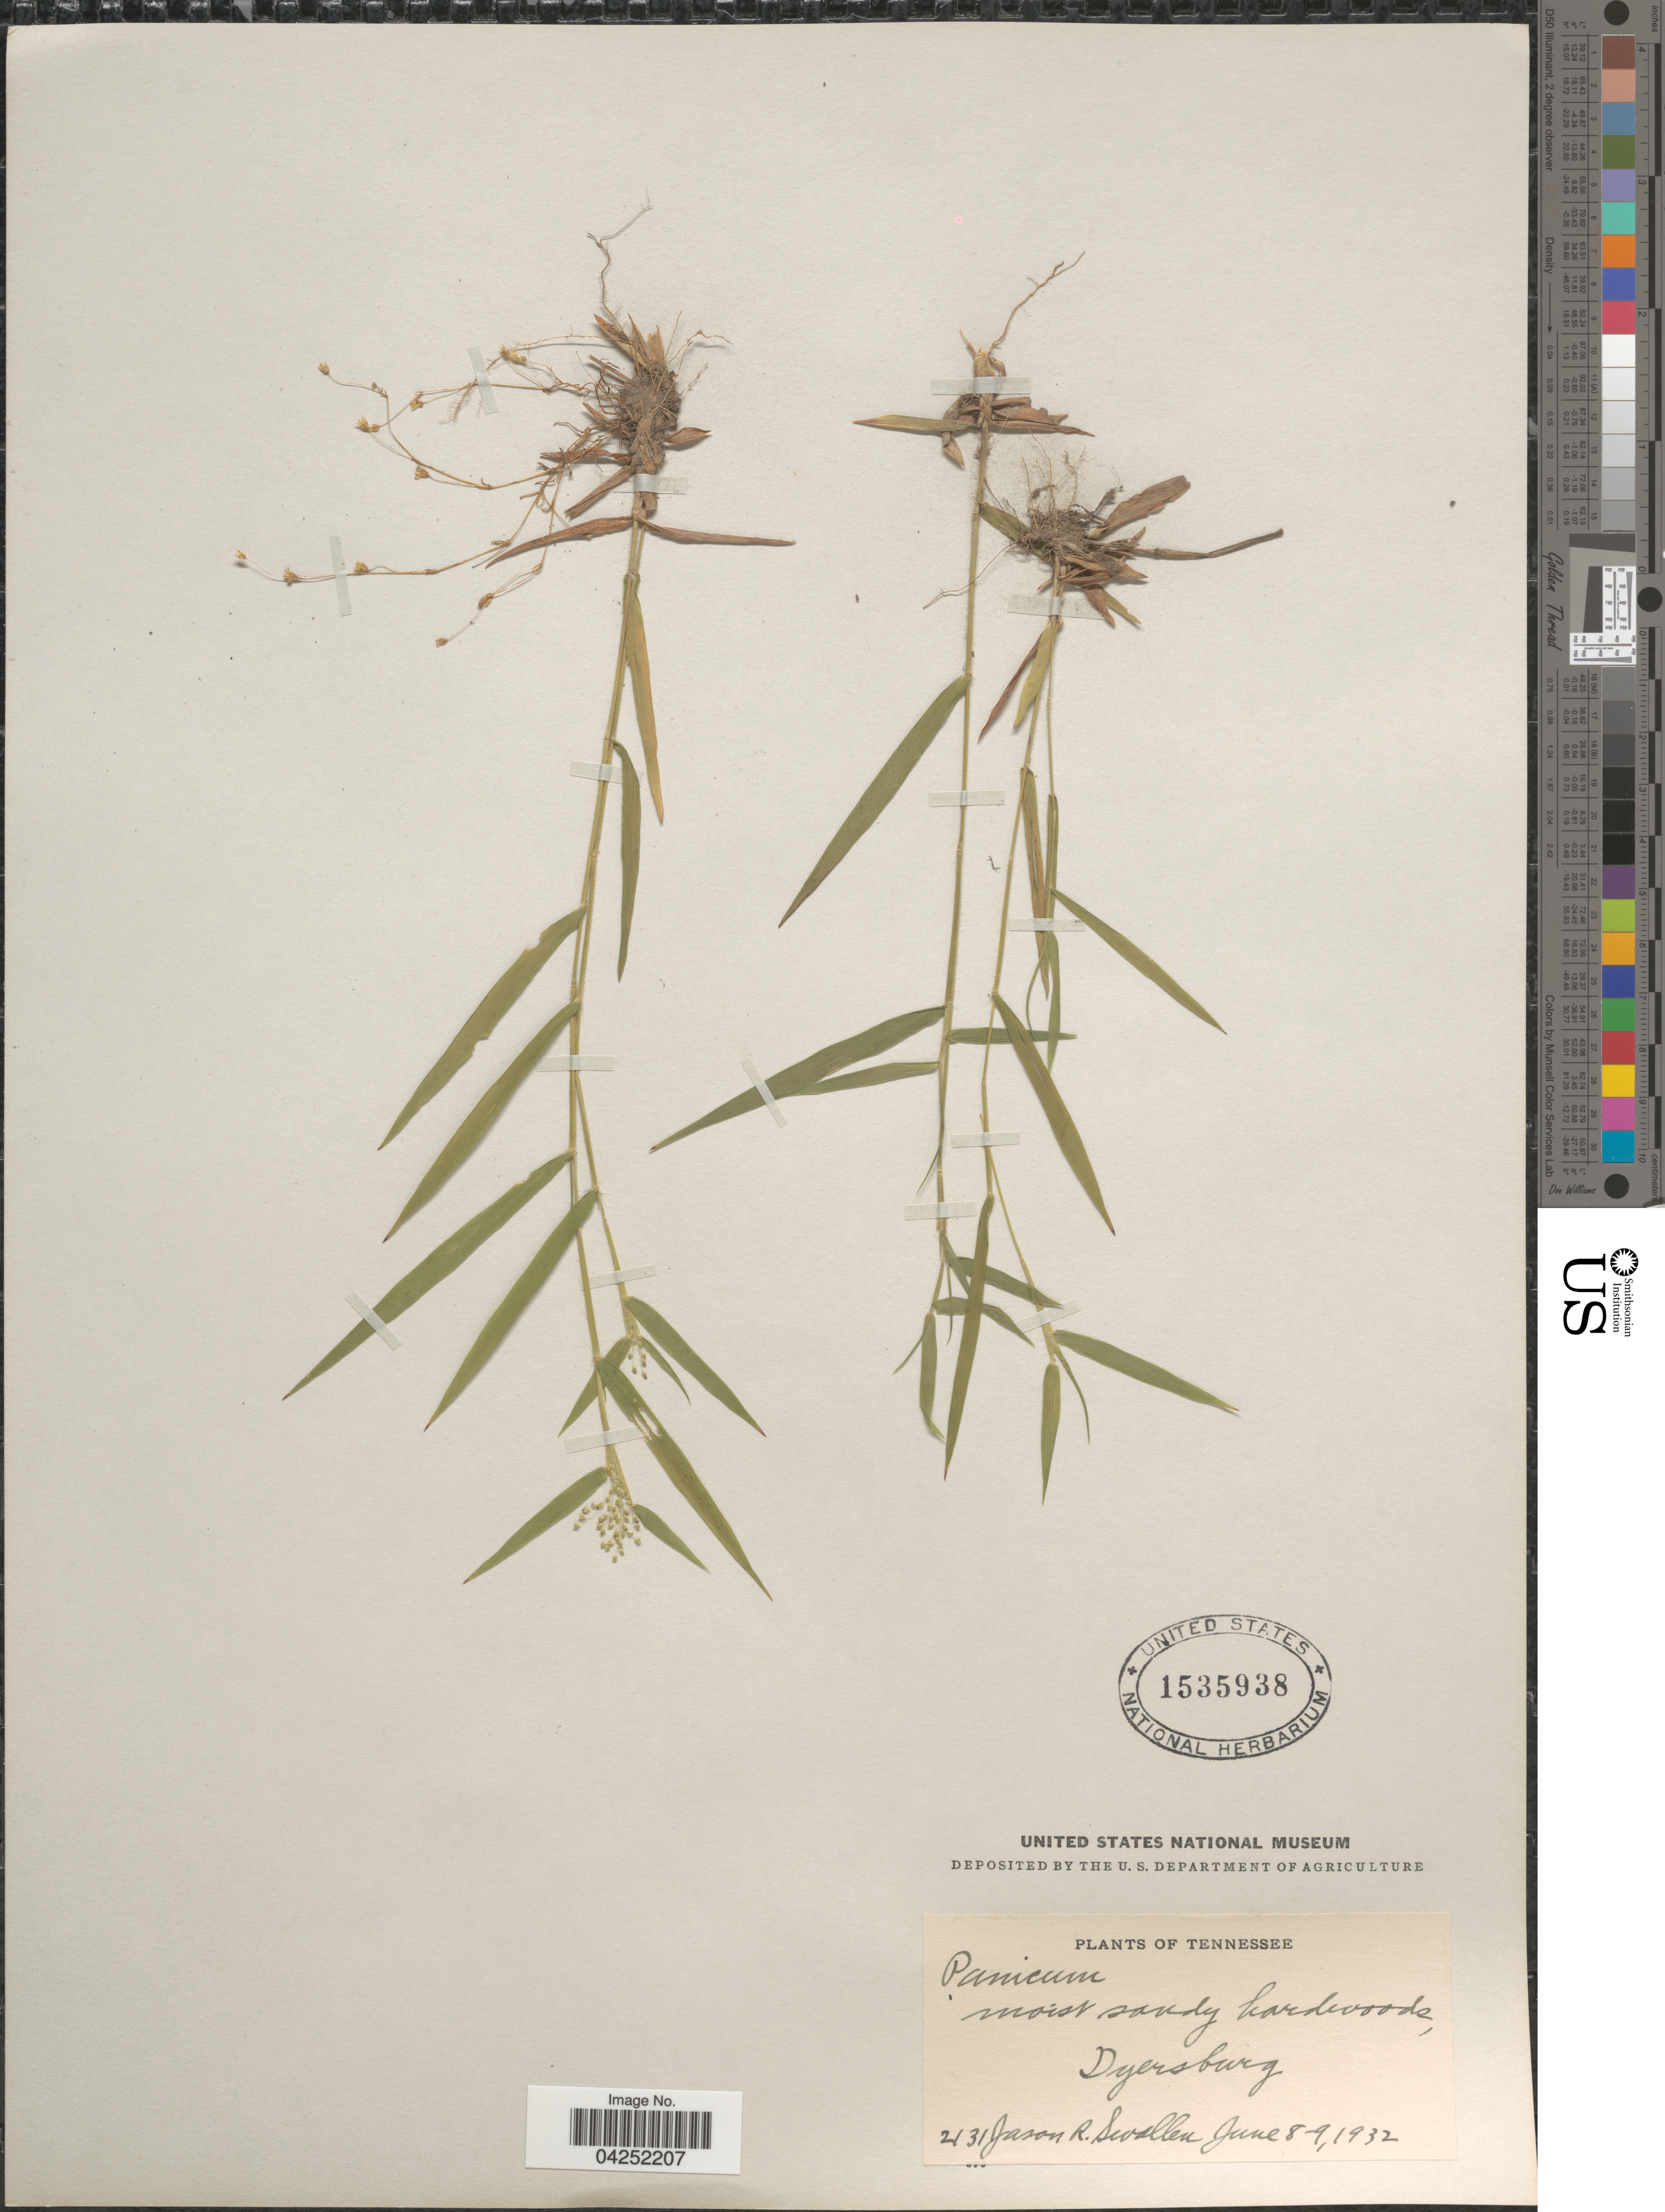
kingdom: Plantae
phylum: Tracheophyta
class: Liliopsida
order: Poales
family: Poaceae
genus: Dichanthelium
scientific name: Dichanthelium acuminatum var. lindheimeri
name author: (Nash) Gould & C.A. Clark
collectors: J. R. Swallen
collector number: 2131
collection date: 1932-06-08/1932-06-09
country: United States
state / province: Tennessee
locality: Moist sandy hardwoods, Dyersburg.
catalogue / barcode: US 1535938